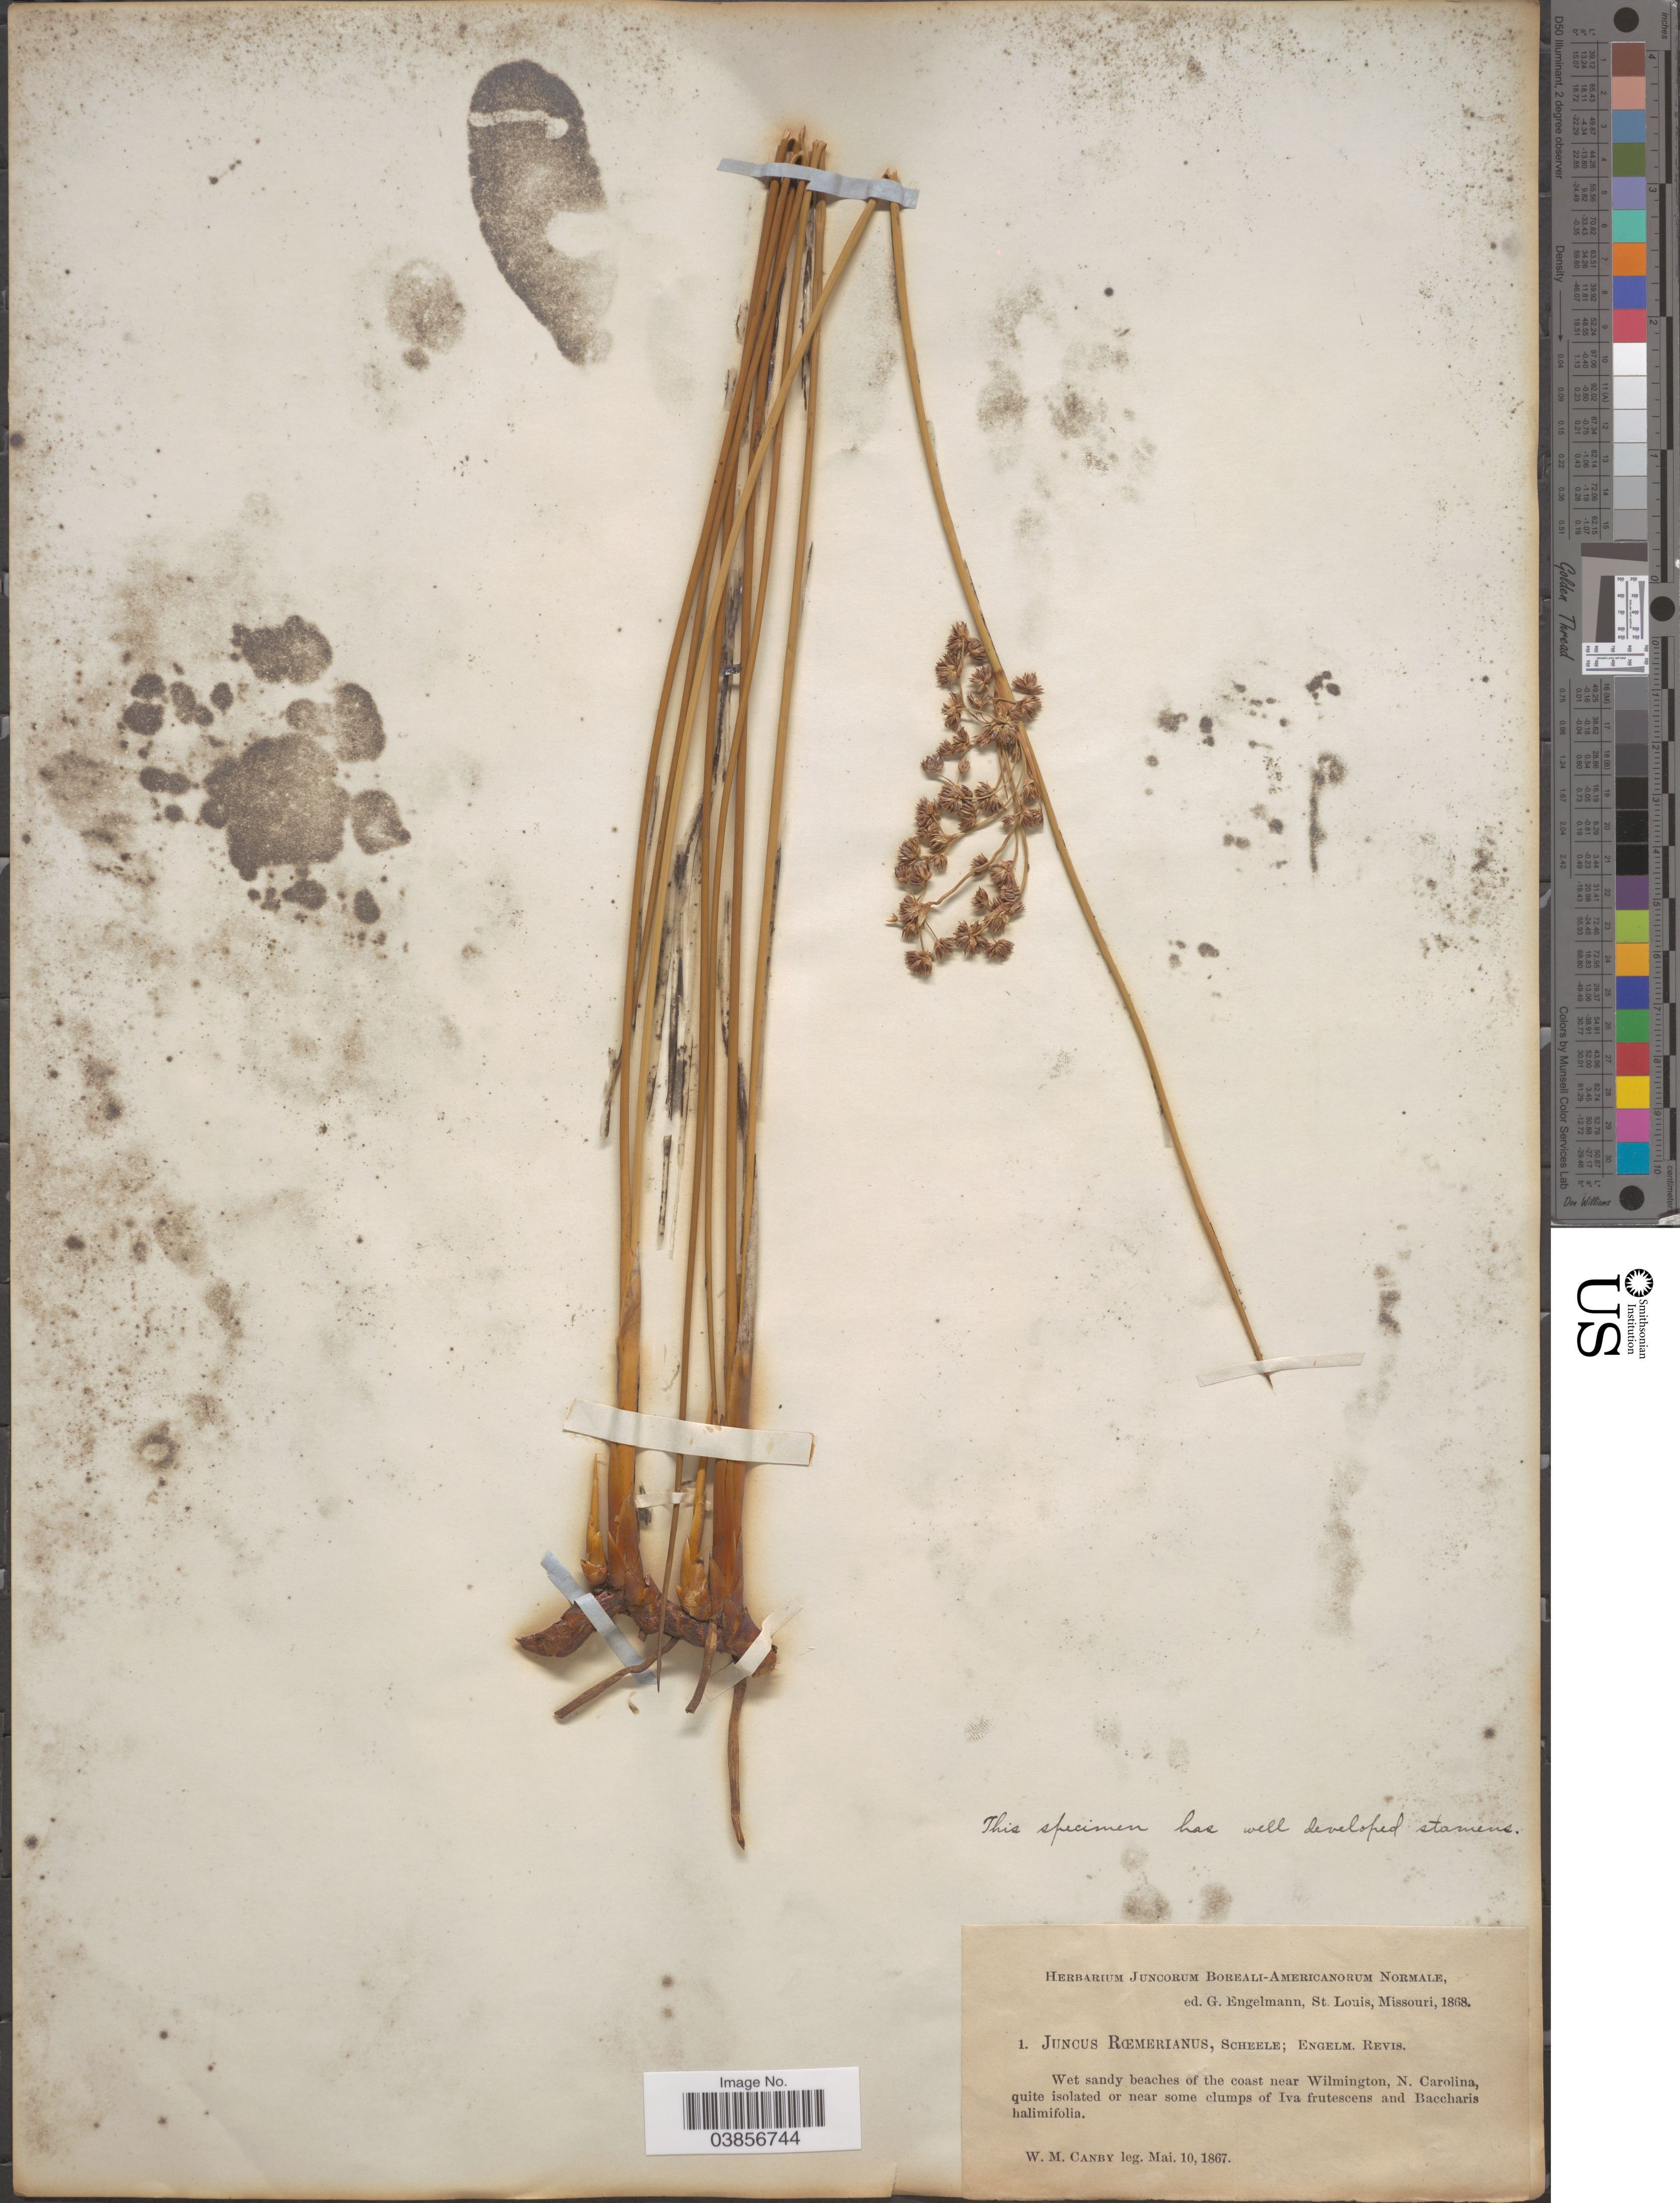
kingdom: Plantae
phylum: Tracheophyta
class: Liliopsida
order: Poales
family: Juncaceae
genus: Juncus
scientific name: Juncus roemerianus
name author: Scheele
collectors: W. Canby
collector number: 1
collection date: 1867-05-10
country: United States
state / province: North Carolina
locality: Near Wilmington.